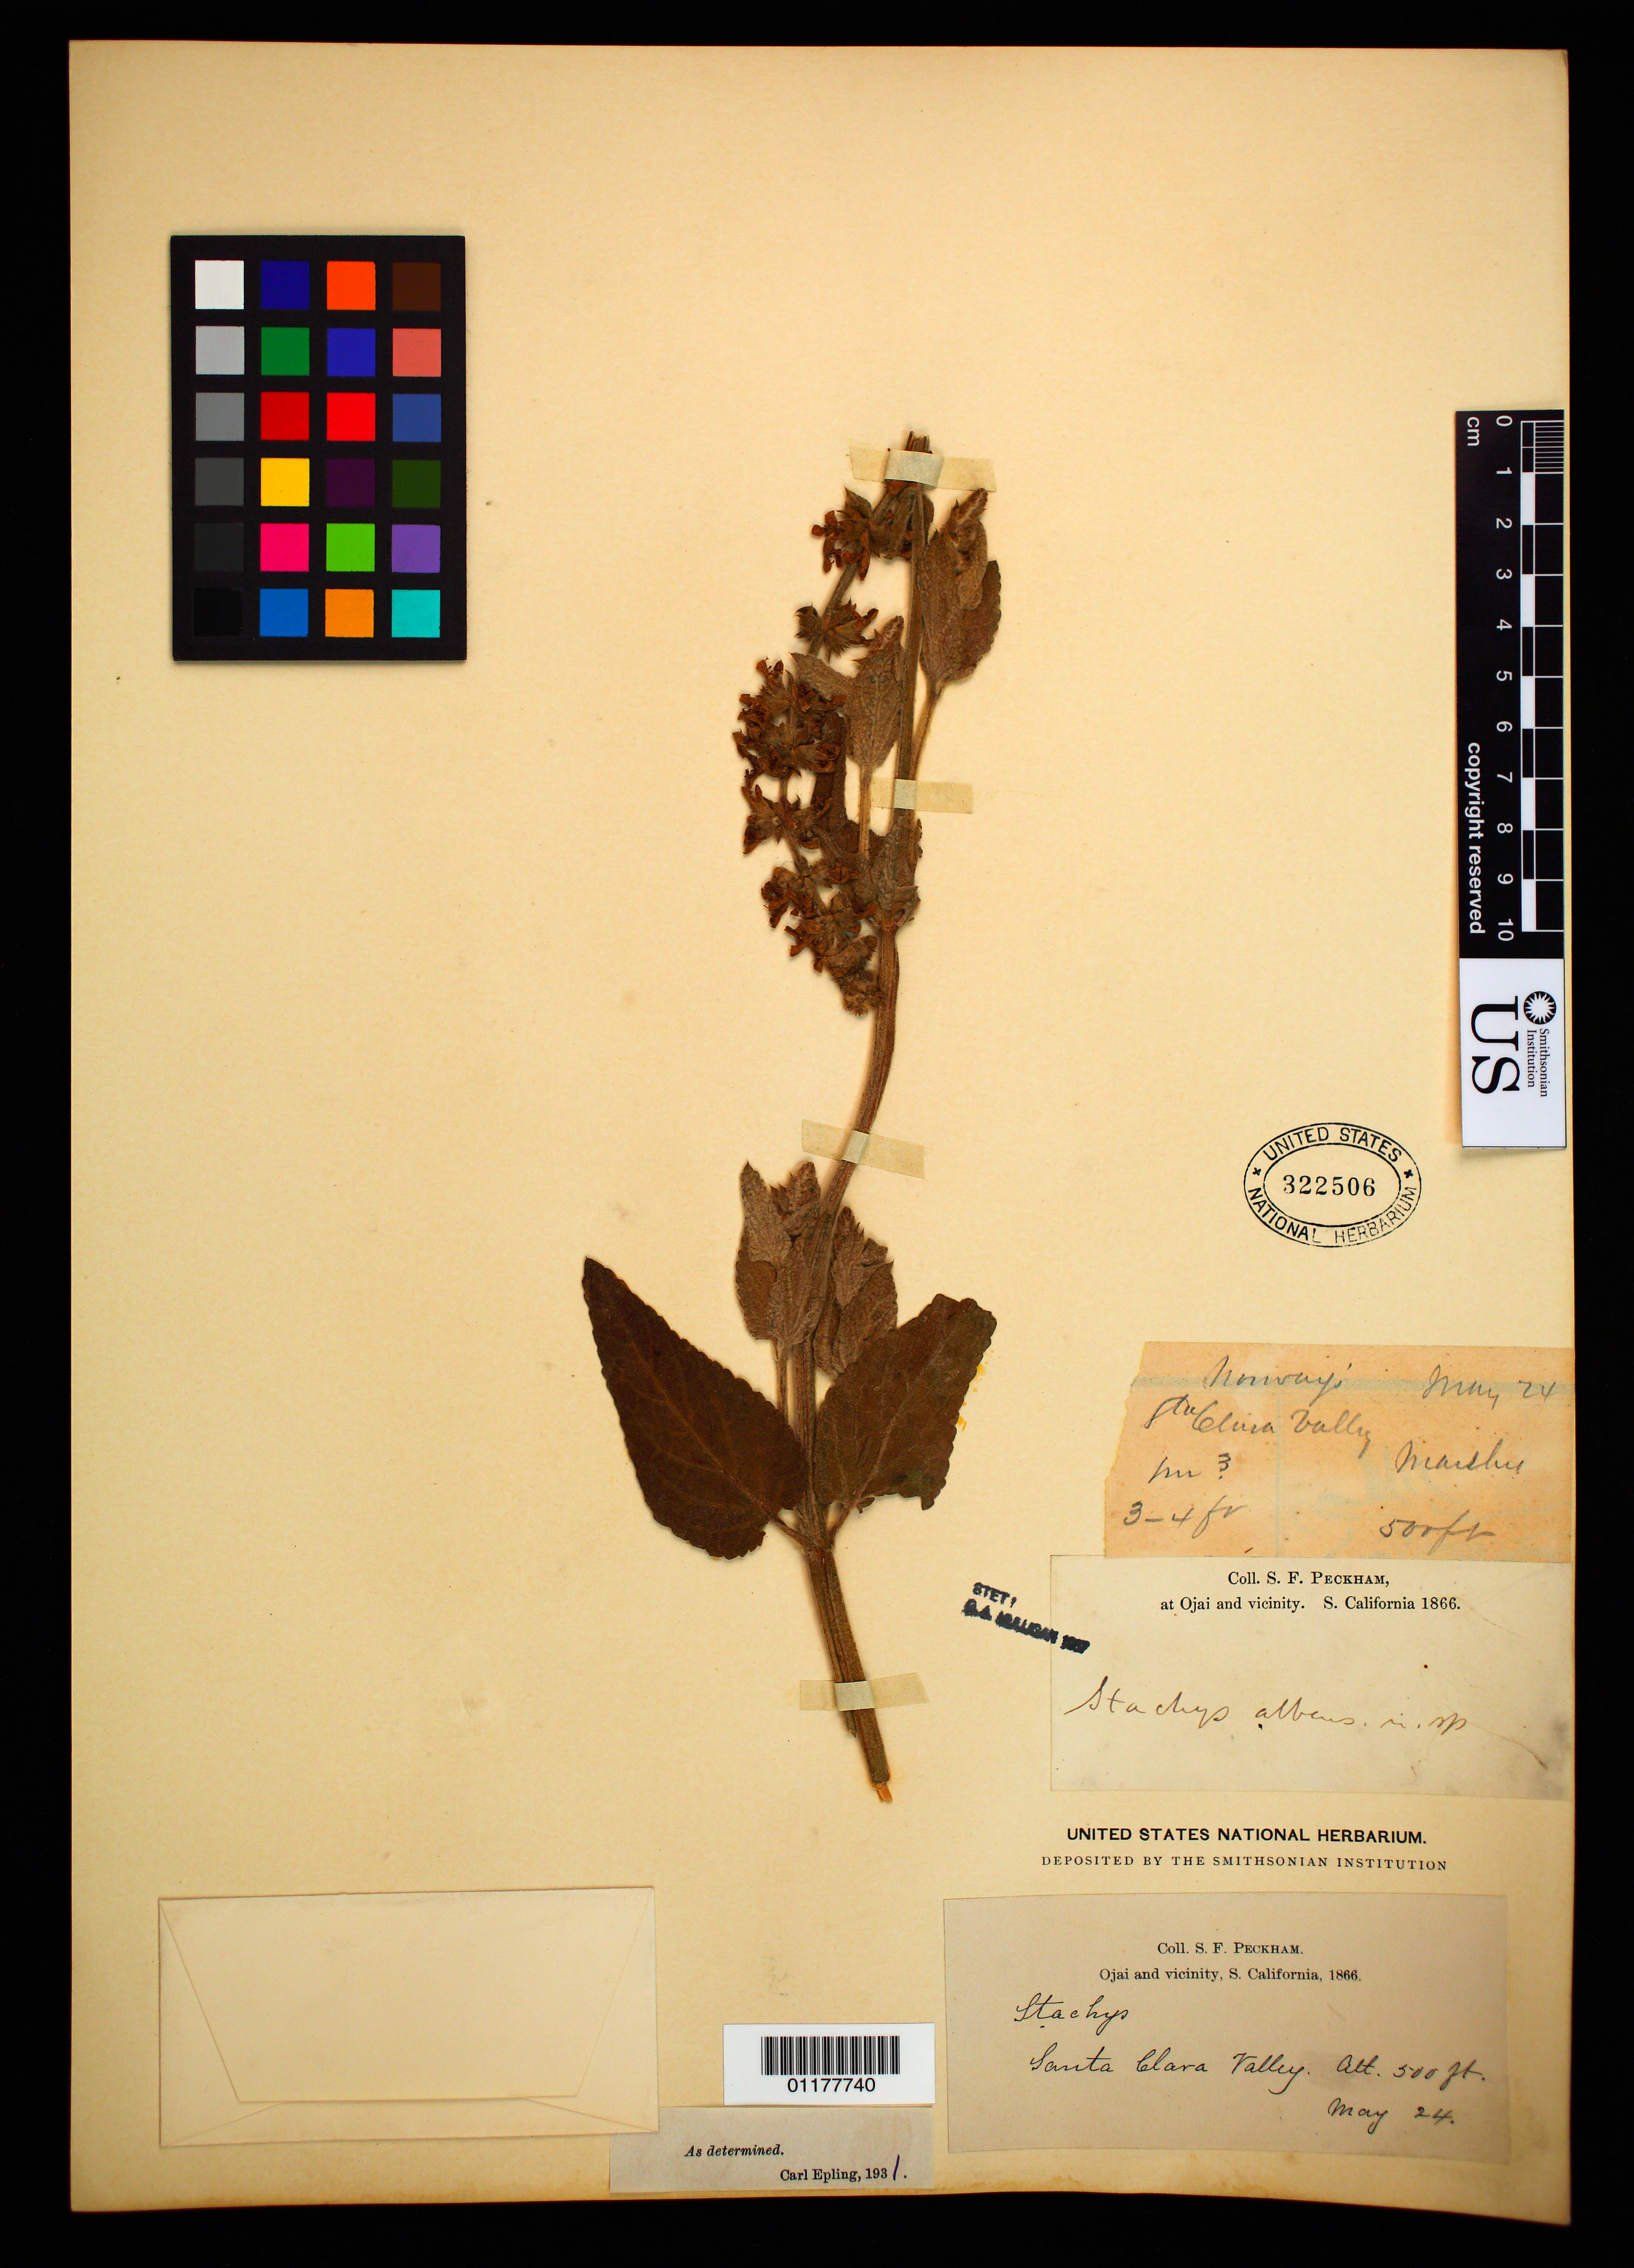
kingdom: Plantae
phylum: Tracheophyta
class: Magnoliopsida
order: Lamiales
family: Lamiaceae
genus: Stachys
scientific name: Stachys albens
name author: A. Gray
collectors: S. Peckham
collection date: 1866-05-24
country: United States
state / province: California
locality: Santa Clara Valley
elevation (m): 152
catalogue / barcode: US 322506